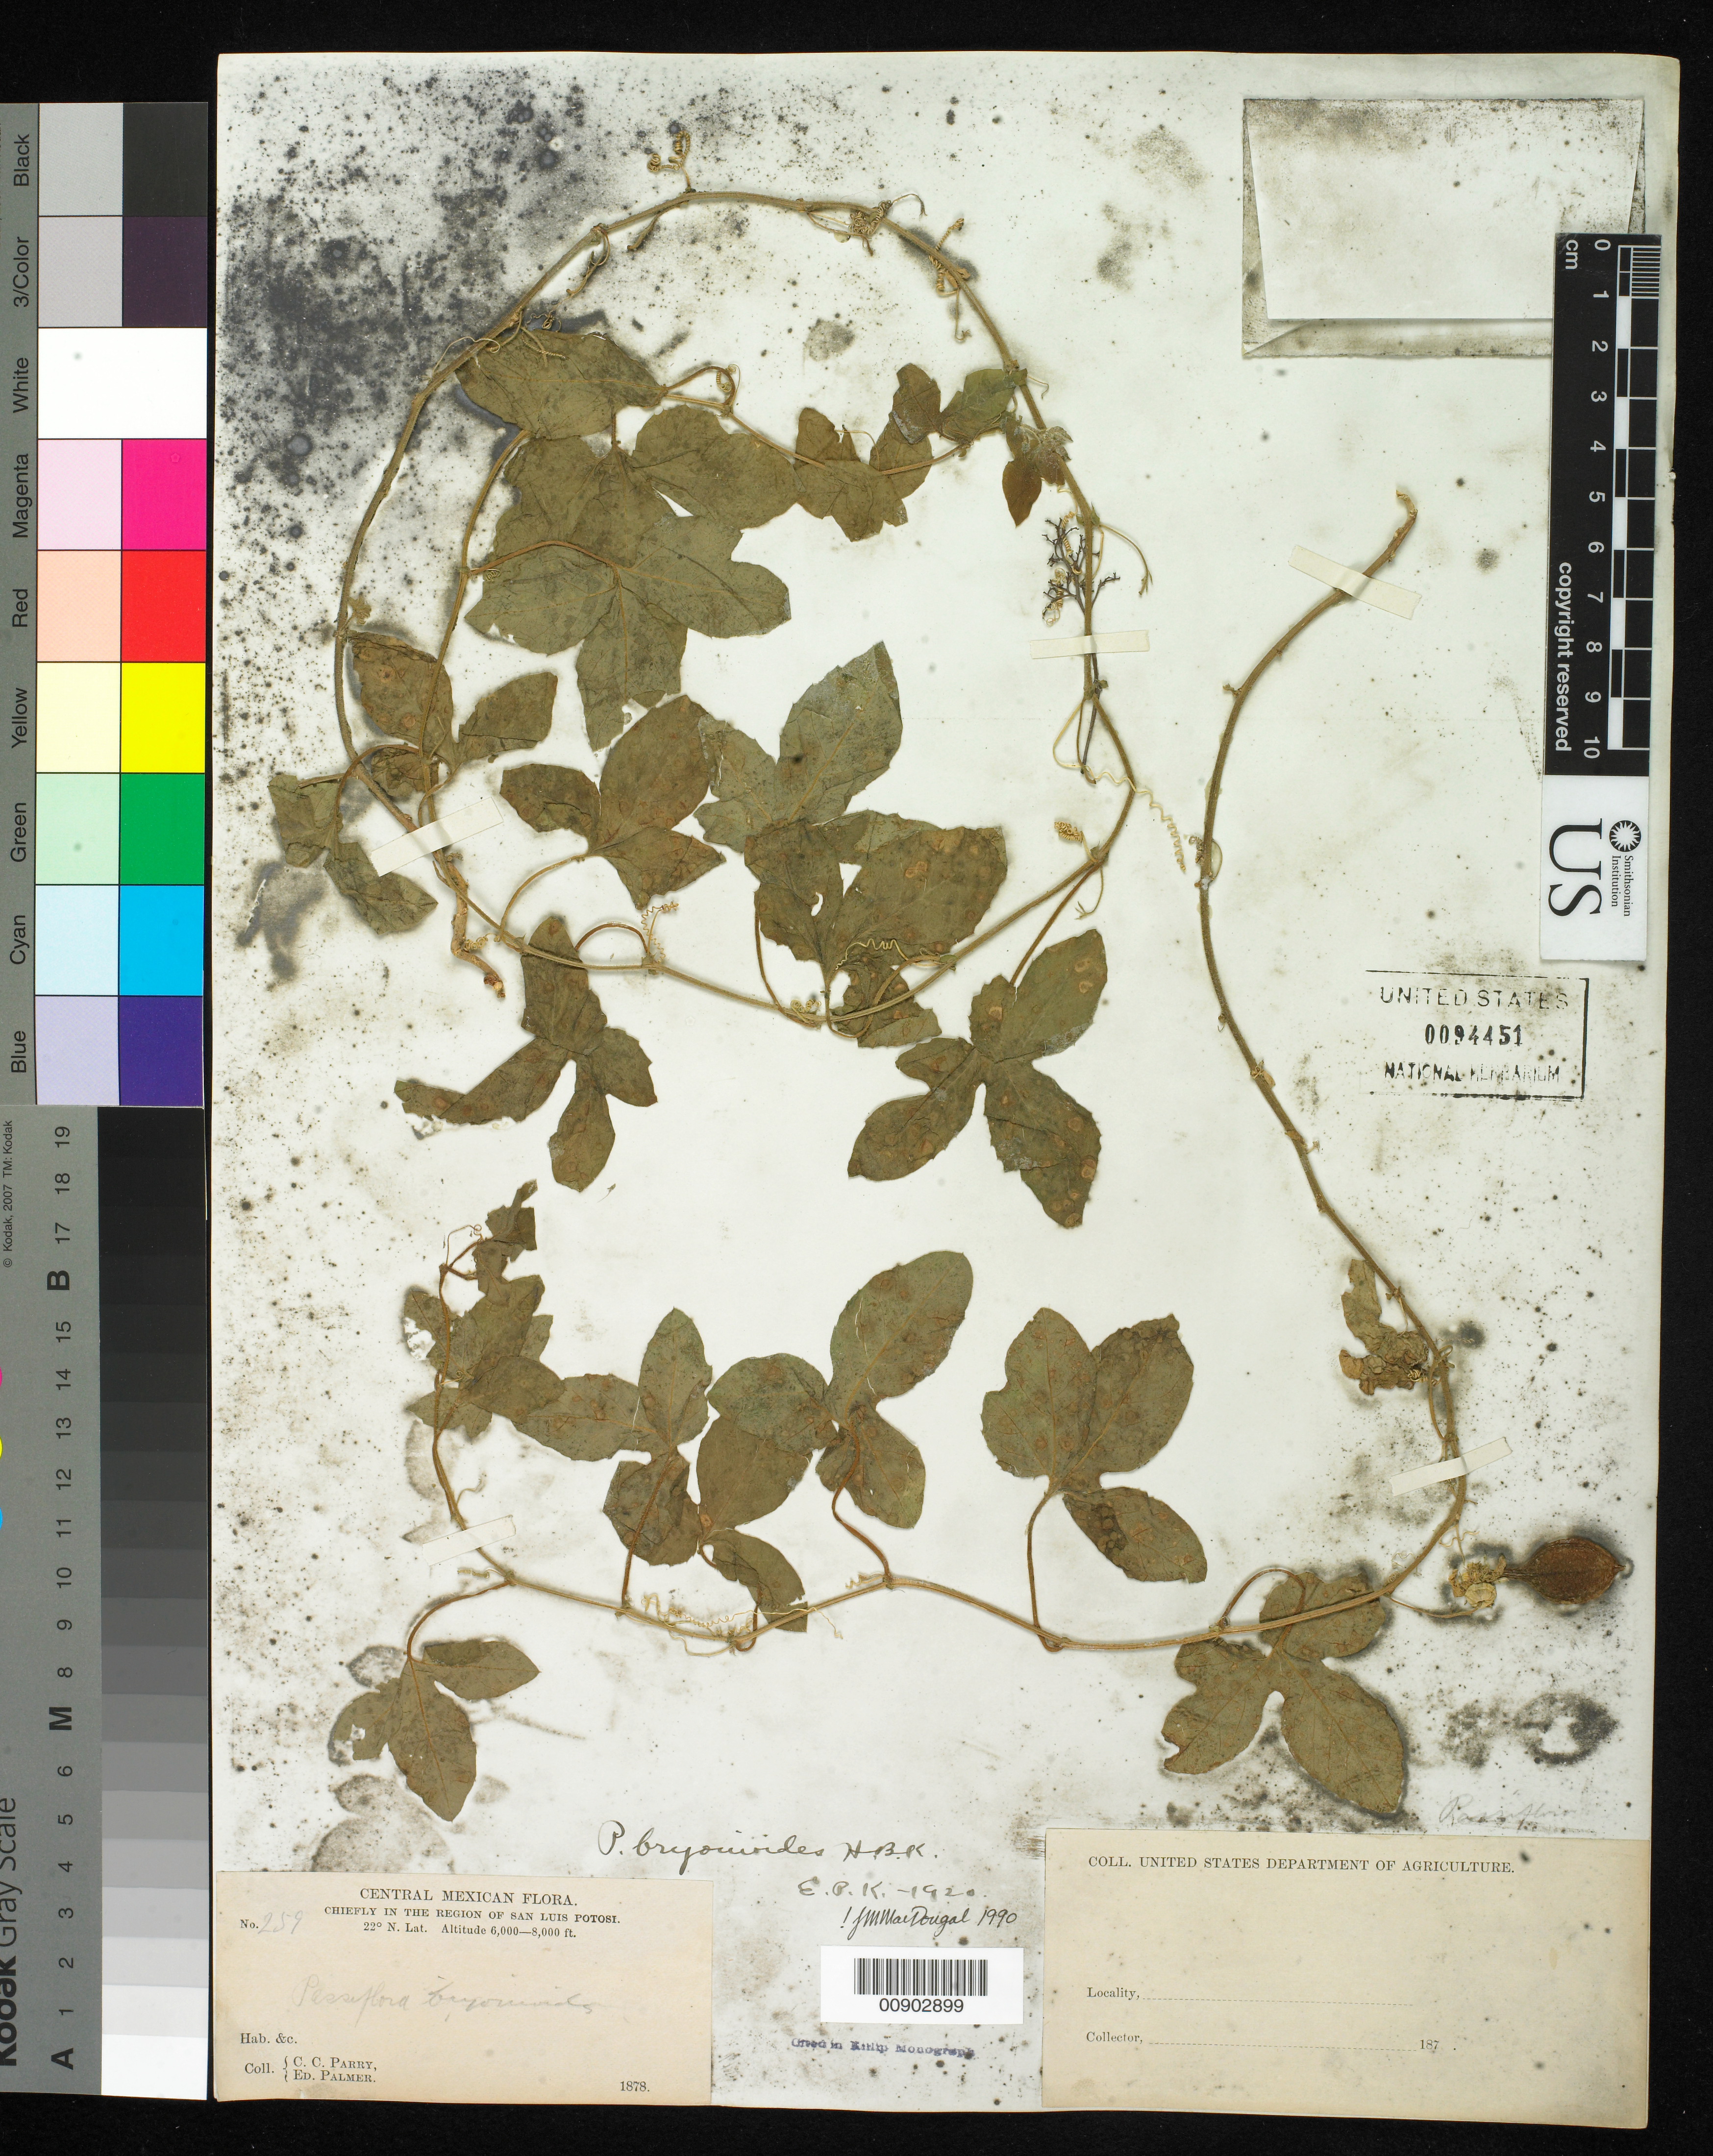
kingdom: Plantae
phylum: Tracheophyta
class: Magnoliopsida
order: Malpighiales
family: Passifloraceae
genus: Passiflora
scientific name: Passiflora bryonioides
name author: Kunth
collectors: C. C. Parry & E. Palmer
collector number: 259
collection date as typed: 1878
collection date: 1878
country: Mexico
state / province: San Luis Potosí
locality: Chiefly in the region of San Luis Potosí.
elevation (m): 1829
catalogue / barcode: US 94451